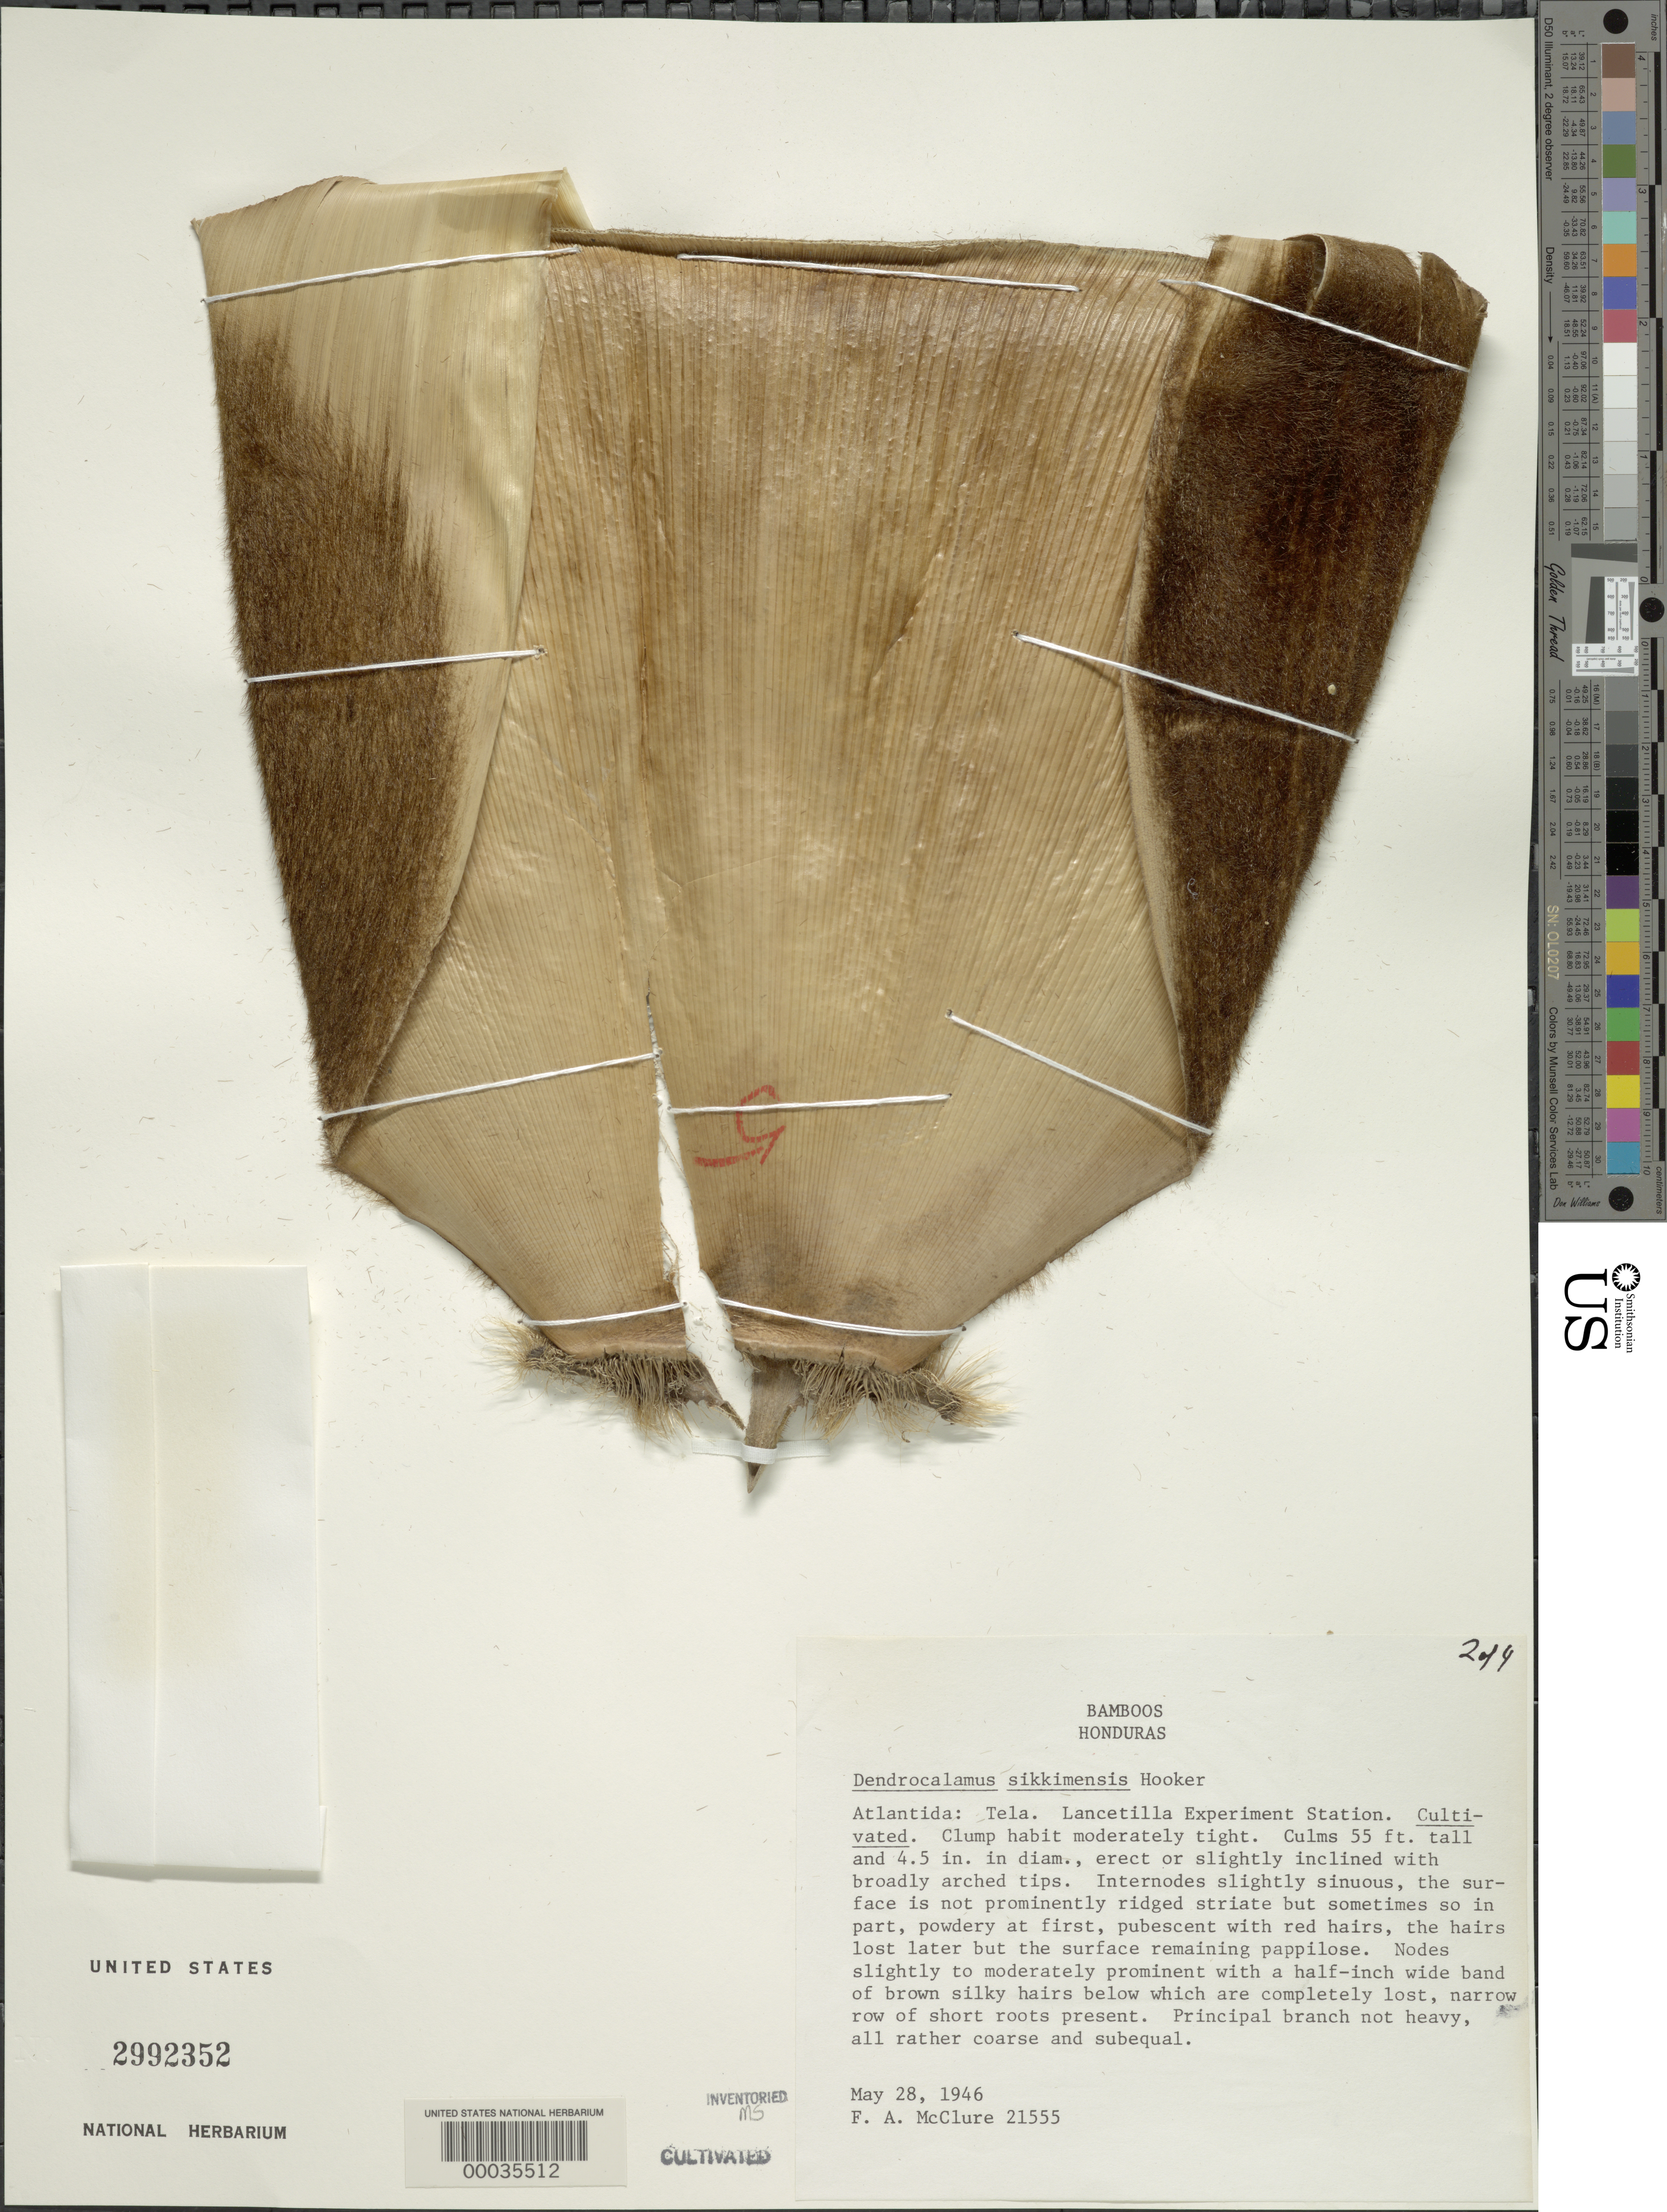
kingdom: Plantae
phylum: Tracheophyta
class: Liliopsida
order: Poales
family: Poaceae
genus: Dendrocalamus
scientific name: Dendrocalamus sikkimensis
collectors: F. A. McClure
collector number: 21555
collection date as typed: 28 May 1946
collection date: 1946-05-28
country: Honduras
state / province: Atlántida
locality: Lancetilla Exp. Station, Tela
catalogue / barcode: US 2992352